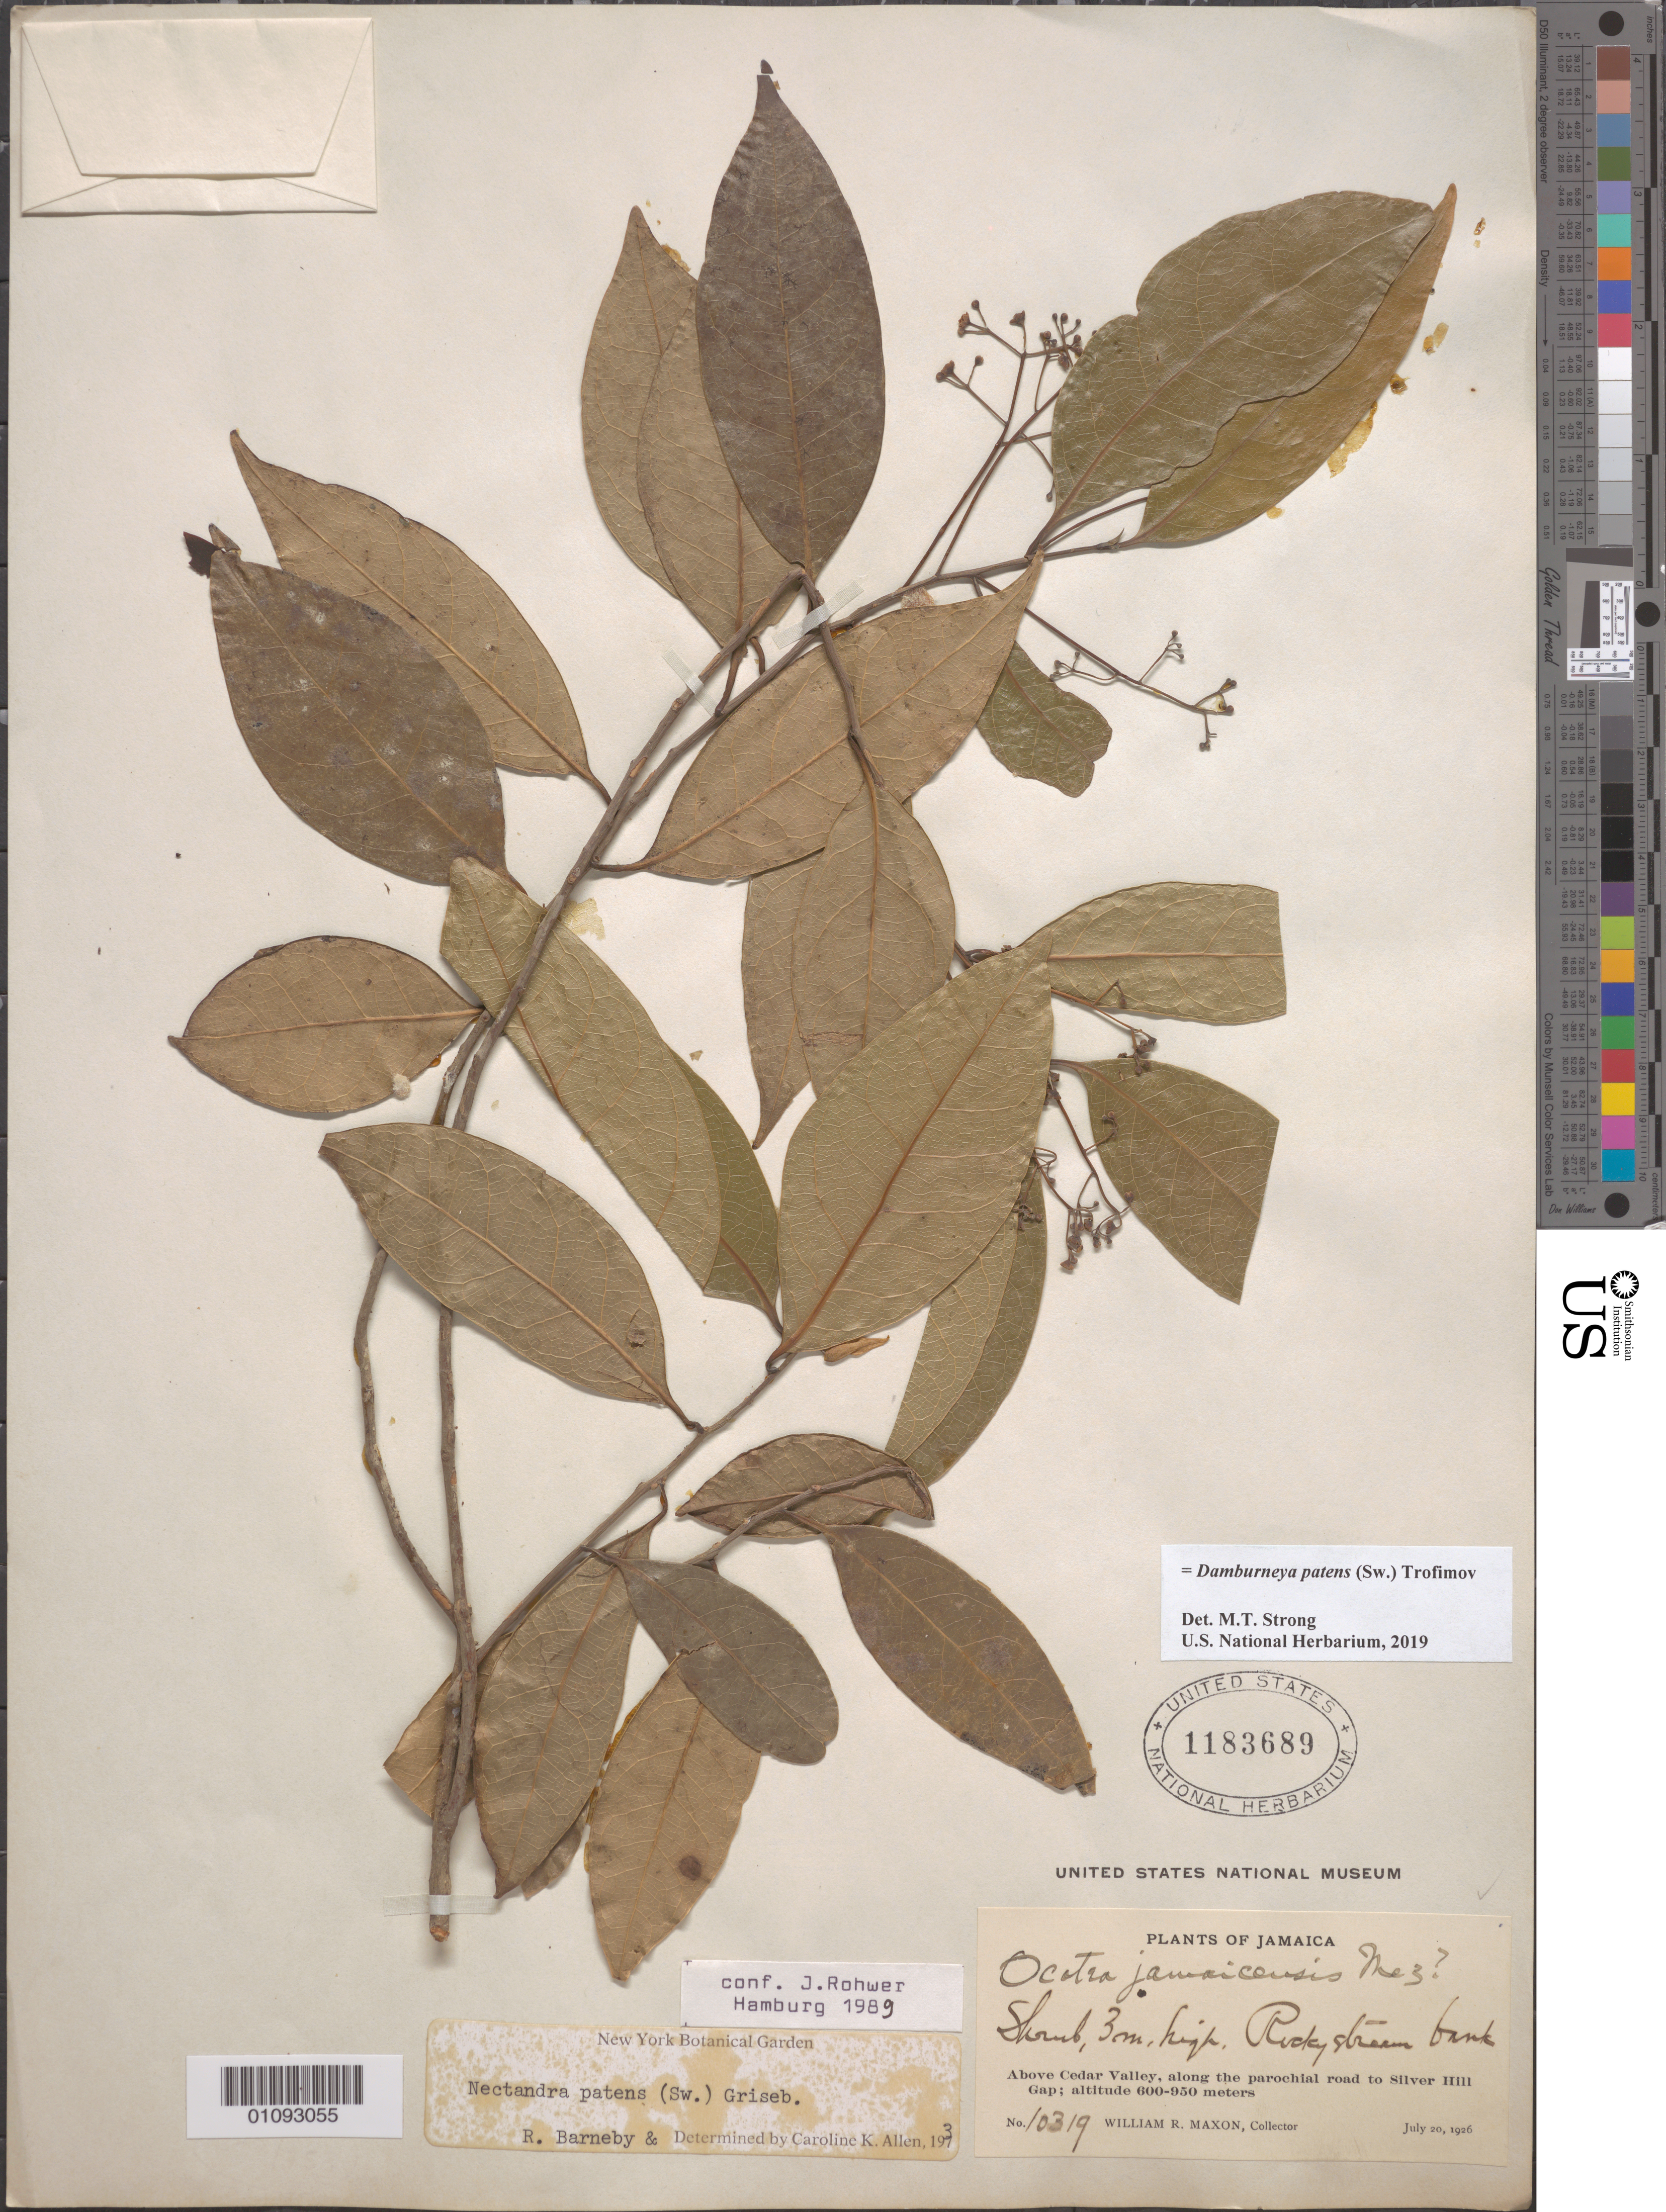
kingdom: Plantae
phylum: Tracheophyta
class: Magnoliopsida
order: Laurales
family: Lauraceae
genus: Damburneya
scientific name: Damburneya patens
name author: (Sw.) Trofimov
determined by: Strong, M. T., (US), Smithsonian Institution - National Museum of Natural History (UNITED STATES)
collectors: W. R. Maxon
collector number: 10319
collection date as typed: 20 Jul 1926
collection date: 1926-07-20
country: Jamaica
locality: Above Cedar Valley, along the parchial road to Silver Hill Gap.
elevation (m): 600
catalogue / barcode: US 1183689